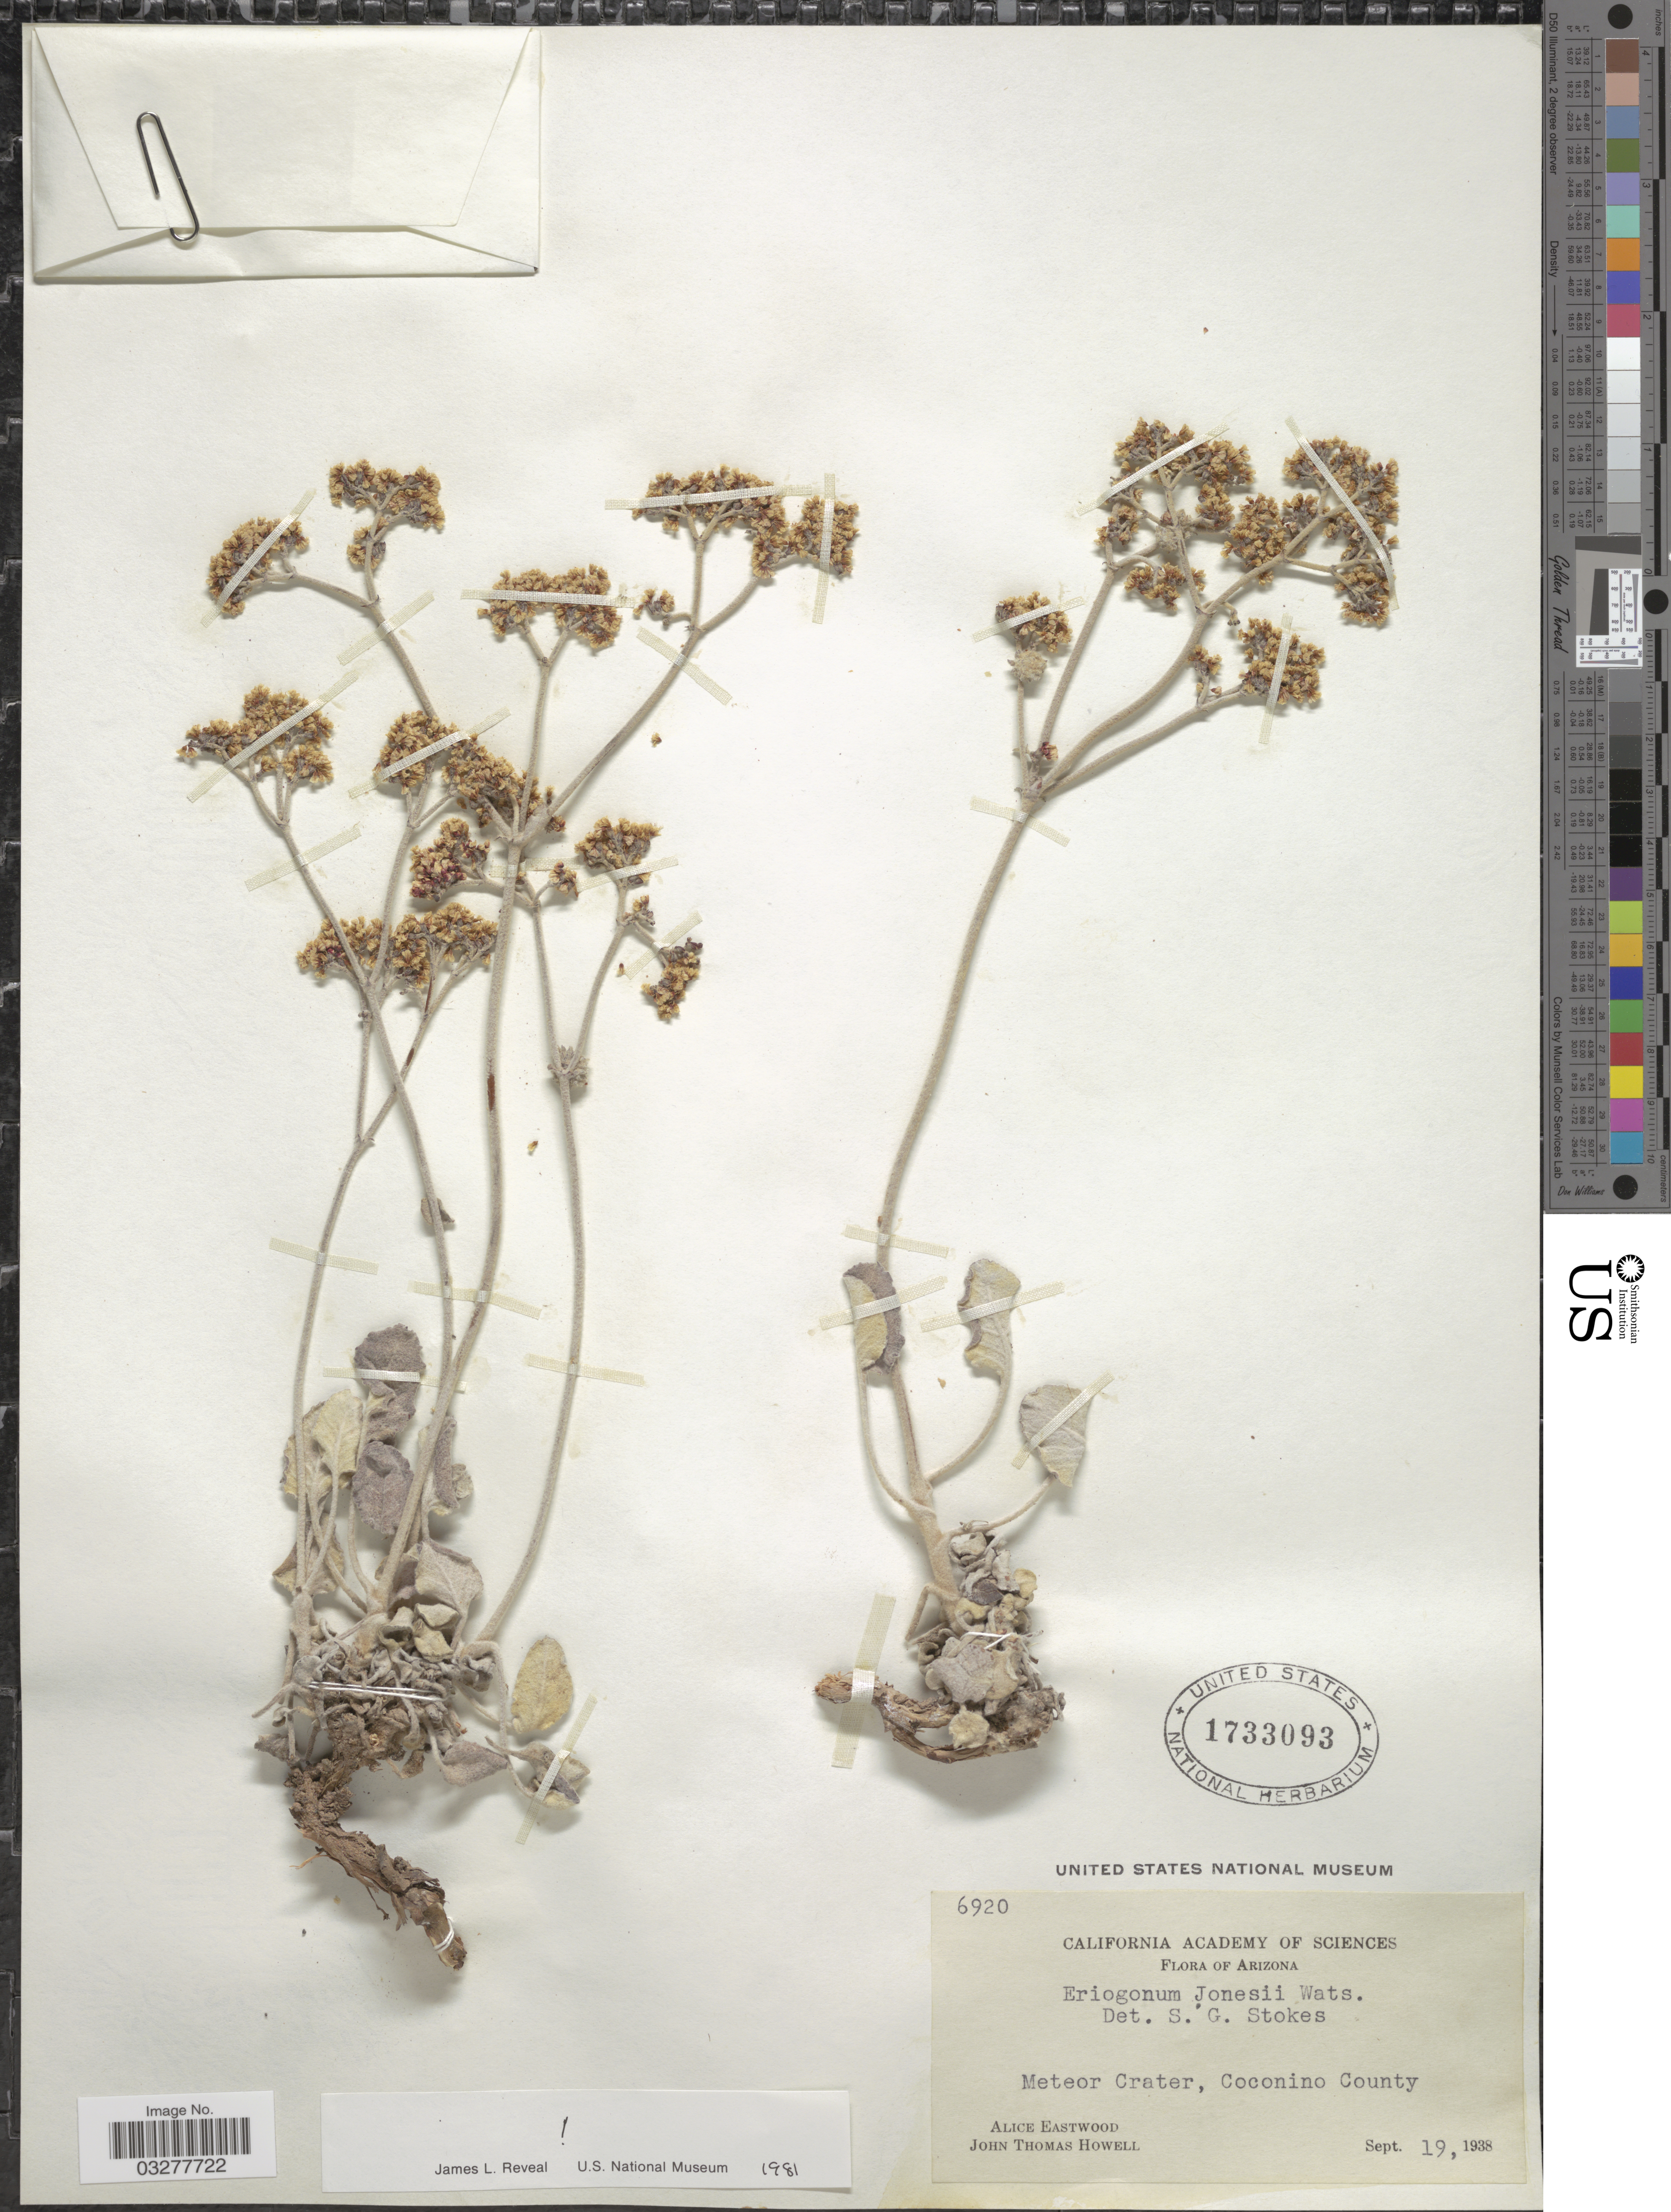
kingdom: Plantae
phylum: Tracheophyta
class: Magnoliopsida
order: Caryophyllales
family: Polygonaceae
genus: Eriogonum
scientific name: Eriogonum jonesii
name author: S. Watson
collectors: A. Eastwood & J. T. Howell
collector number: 6920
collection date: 1938-09-19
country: United States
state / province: Arizona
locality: Meteor Crater, Coconino County.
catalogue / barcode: US 1733093